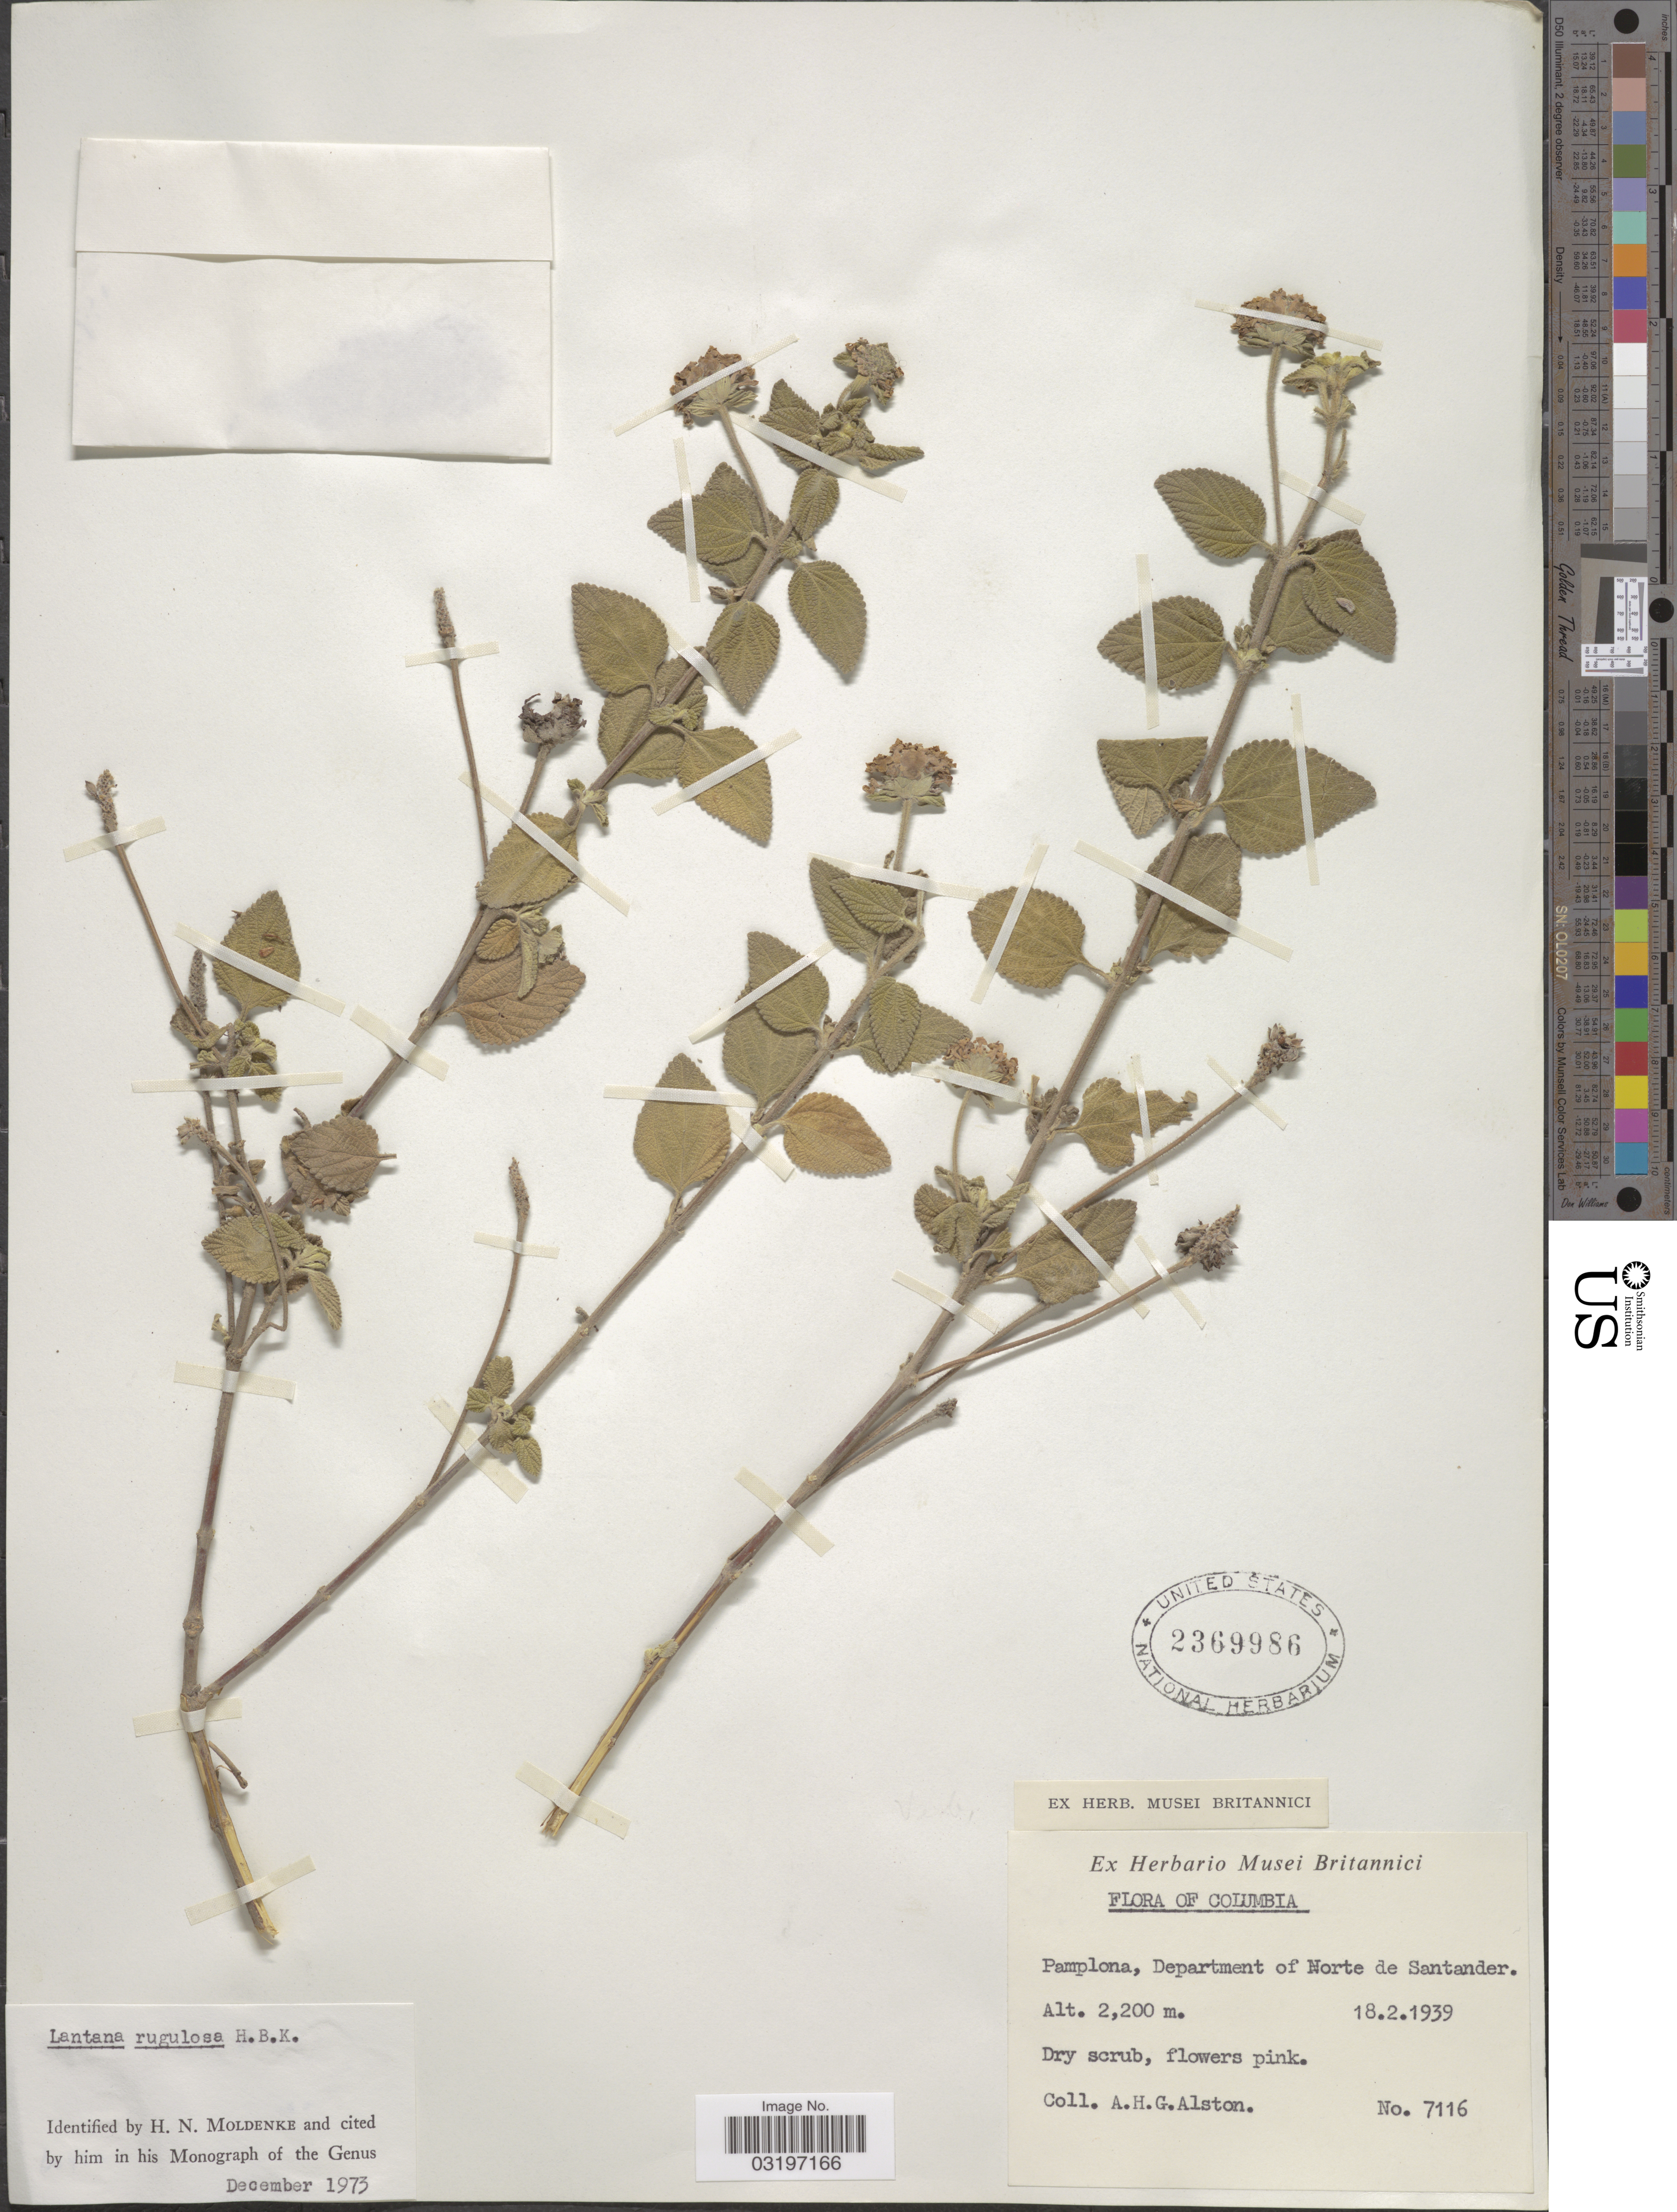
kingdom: Plantae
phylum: Tracheophyta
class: Magnoliopsida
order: Lamiales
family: Verbenaceae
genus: Lantana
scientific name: Lantana rugulosa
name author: Kunth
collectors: A. H. Alston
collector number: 7116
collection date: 1939-02-18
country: Colombia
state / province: Norte de Santander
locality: Pamplona, Department of Norte de Santander.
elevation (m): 2200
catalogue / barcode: US 2369986